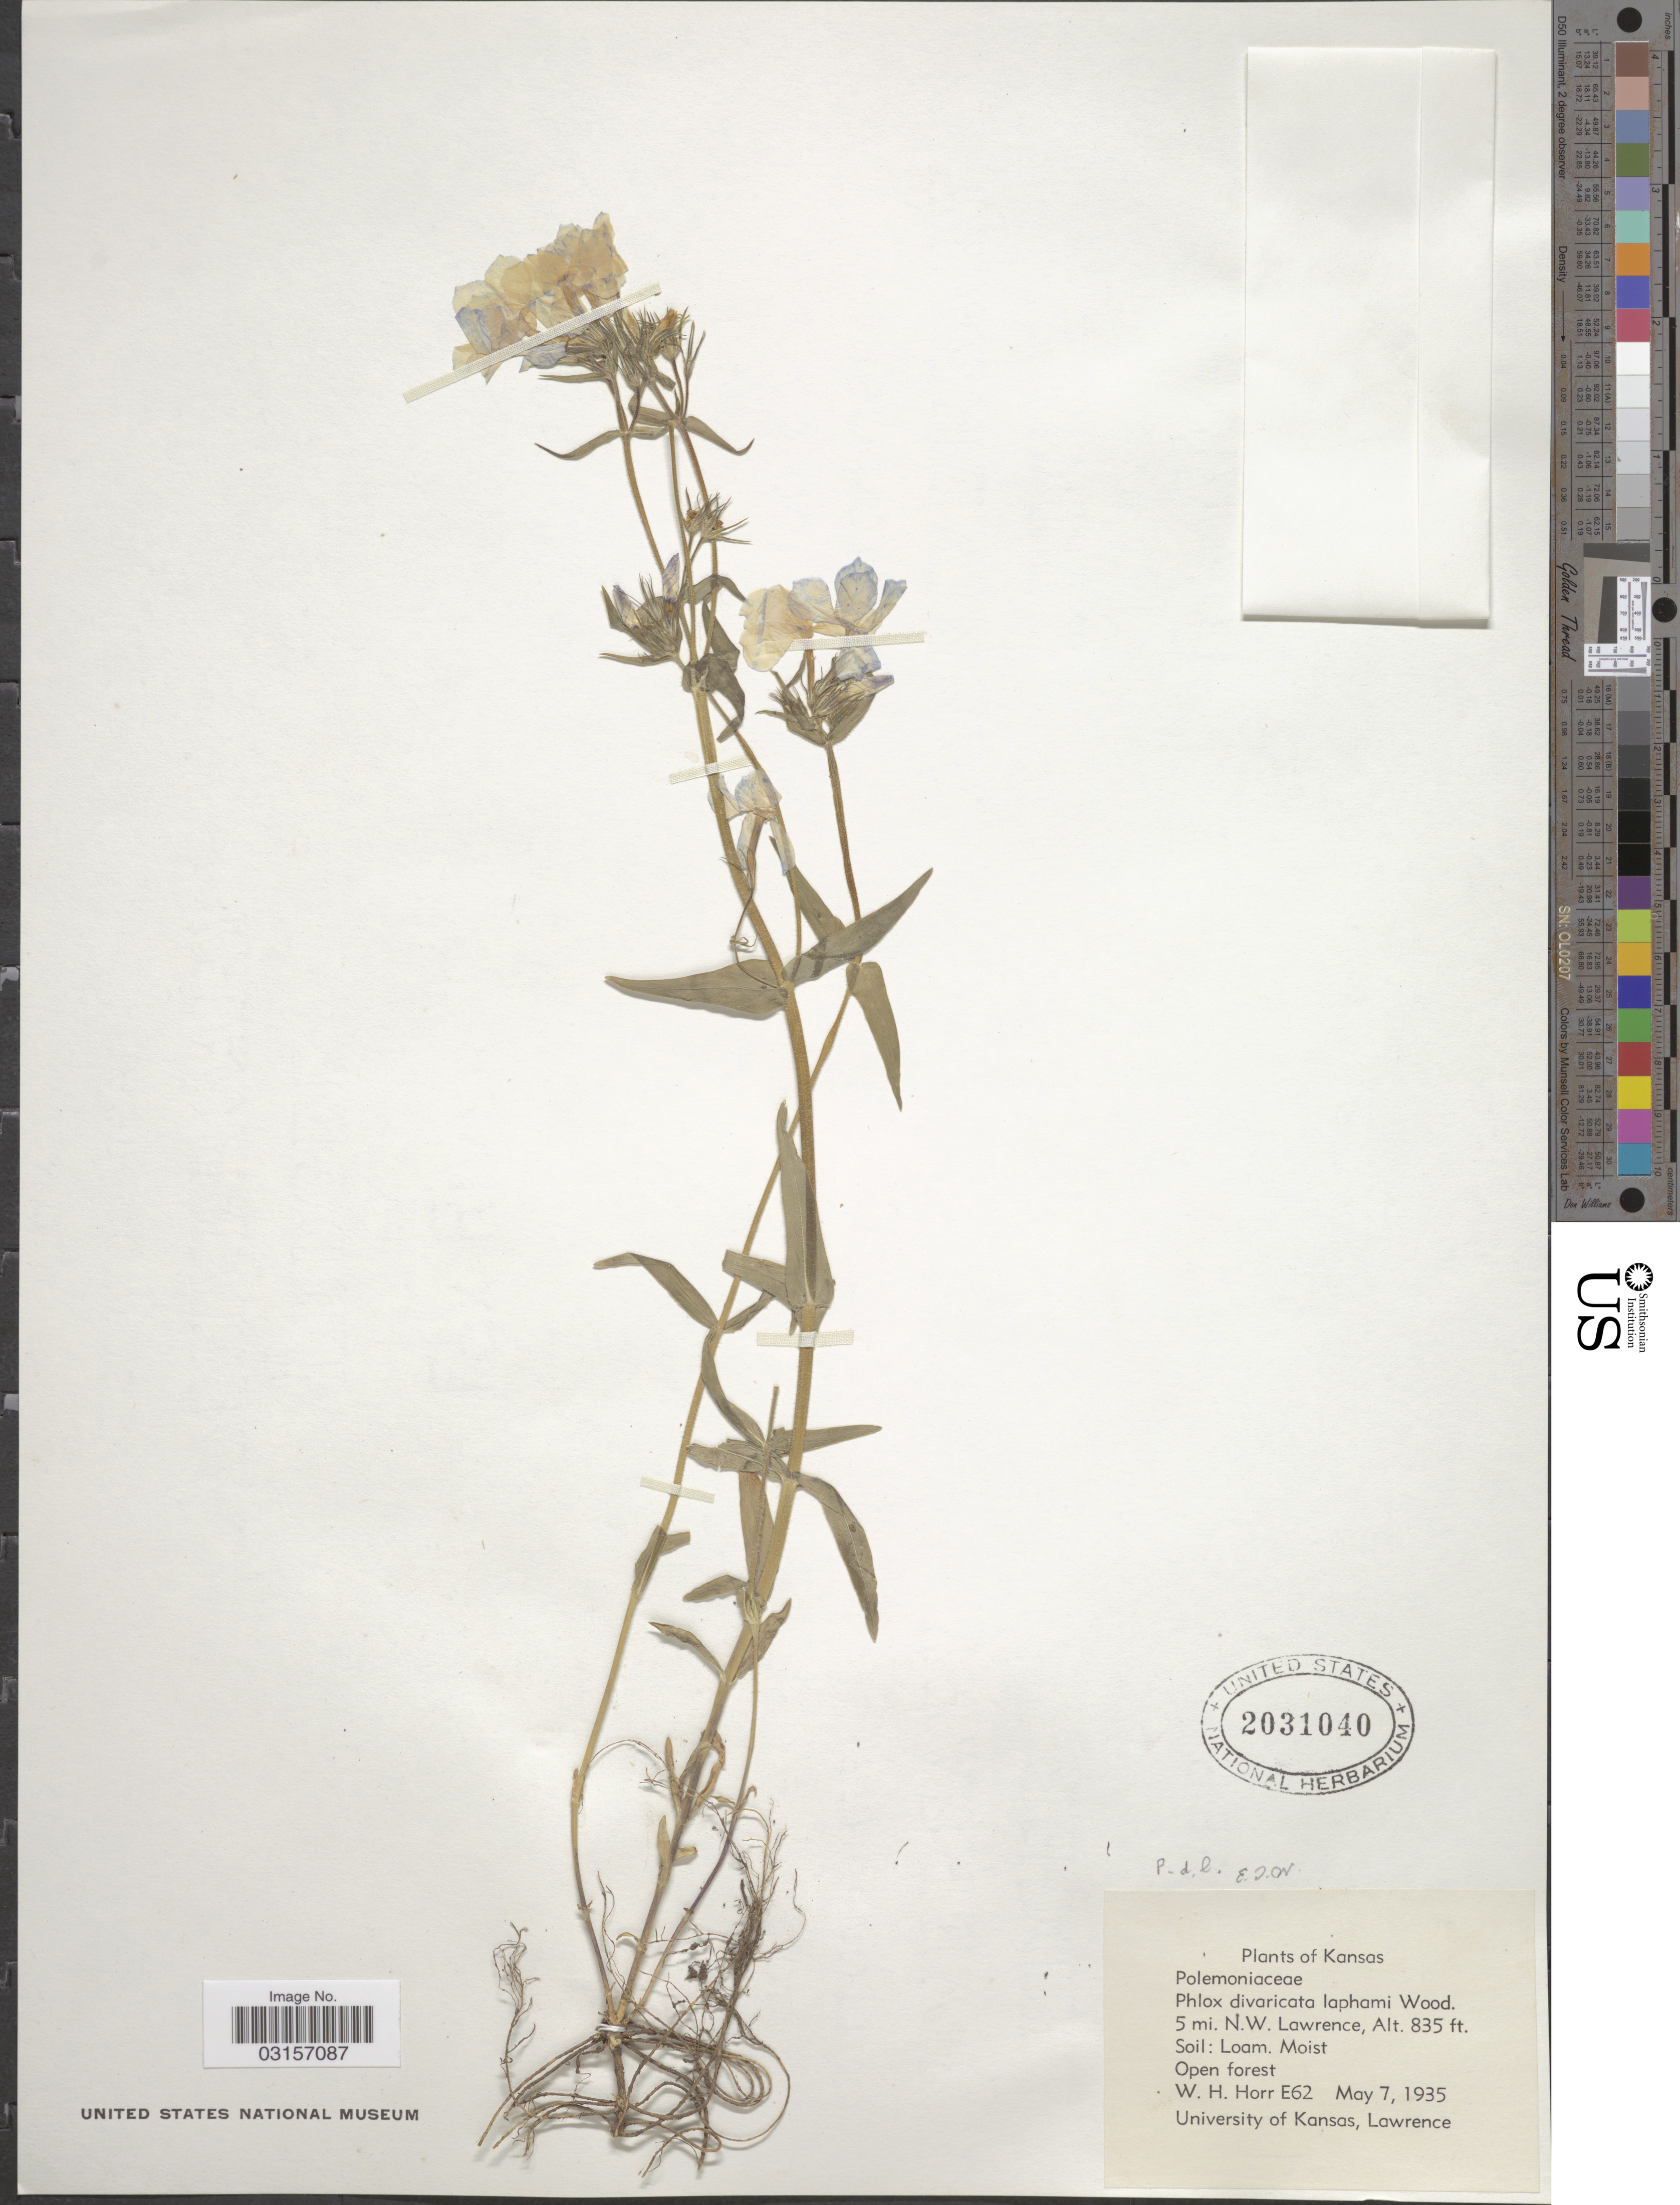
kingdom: Plantae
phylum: Tracheophyta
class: Magnoliopsida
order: Ericales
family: Polemoniaceae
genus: Phlox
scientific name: Phlox divaricata subsp. laphamii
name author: (Alph. Wood) Wherry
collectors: W. H. Horr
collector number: E62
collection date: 1935-05-07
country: United States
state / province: Kansas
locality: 5 mi. N.W. Lawrence.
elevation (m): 255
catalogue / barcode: US 2031040